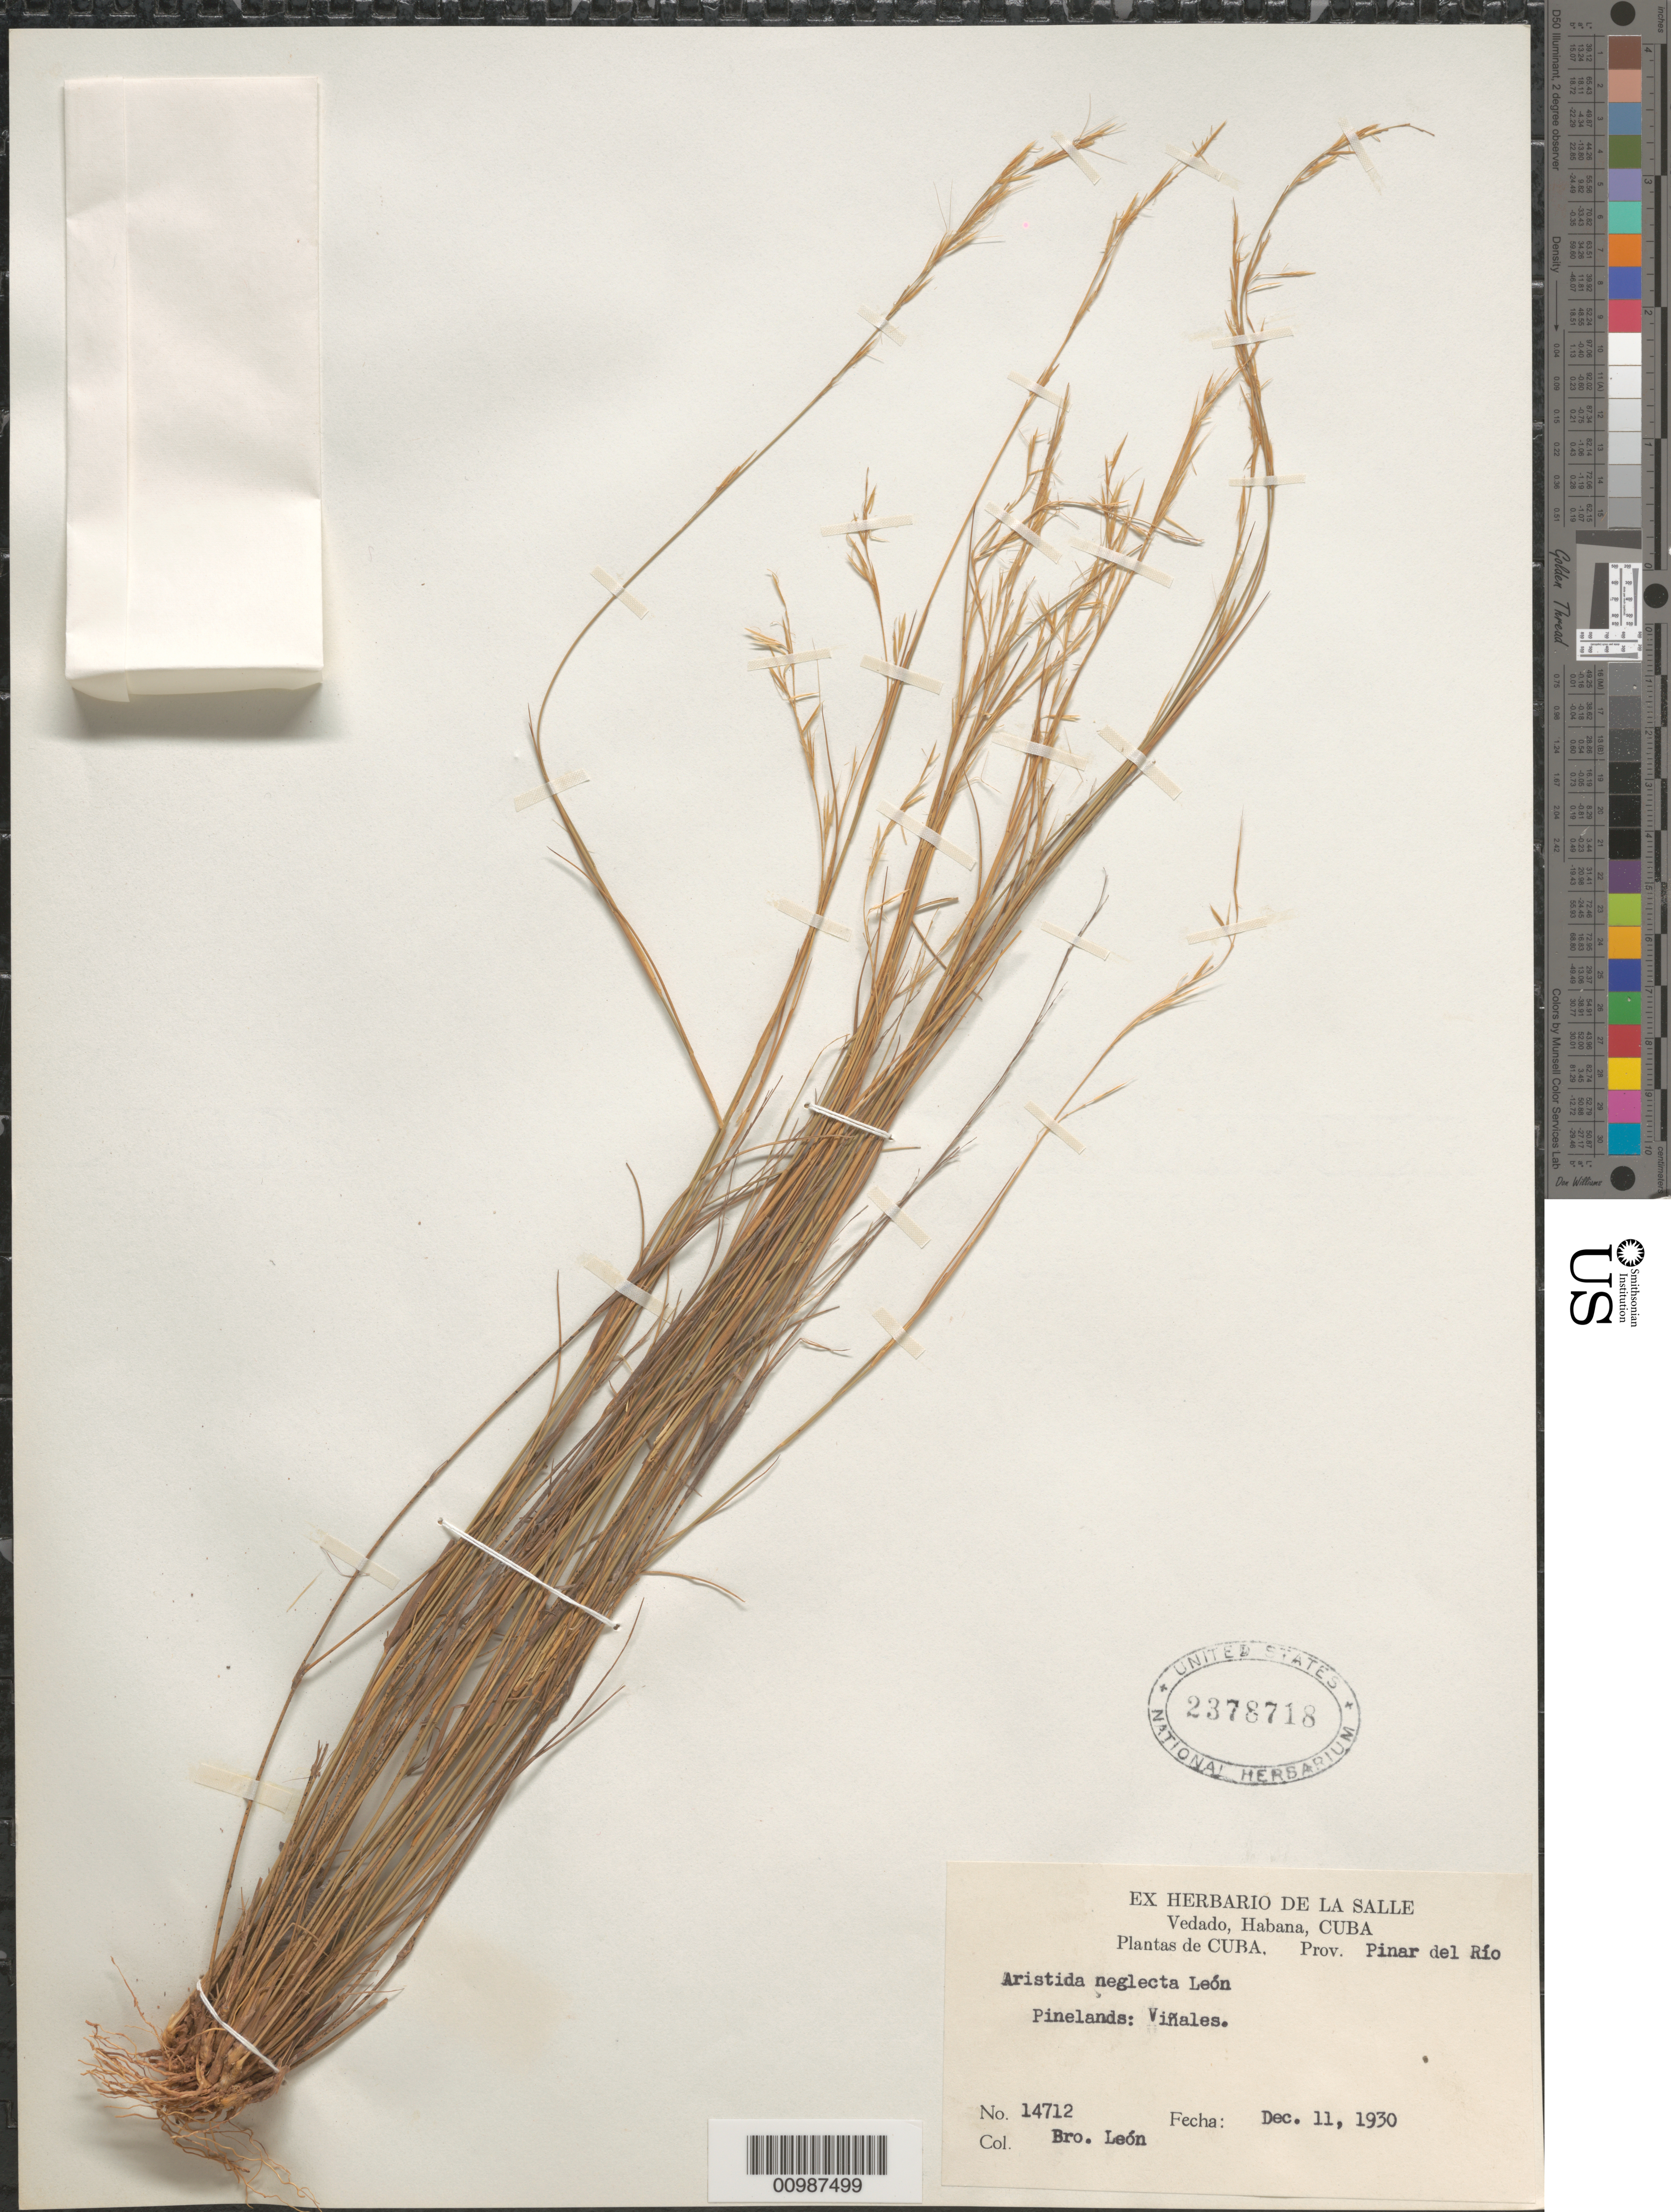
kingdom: Plantae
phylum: Tracheophyta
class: Liliopsida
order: Poales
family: Poaceae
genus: Aristida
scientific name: Aristida neglecta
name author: León ex Hitchc.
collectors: Bro. León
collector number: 14712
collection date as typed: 11 Dec 1930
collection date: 1930-12-11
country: Cuba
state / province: Pinar del Rio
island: Cuba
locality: Viñales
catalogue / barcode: US 2378718